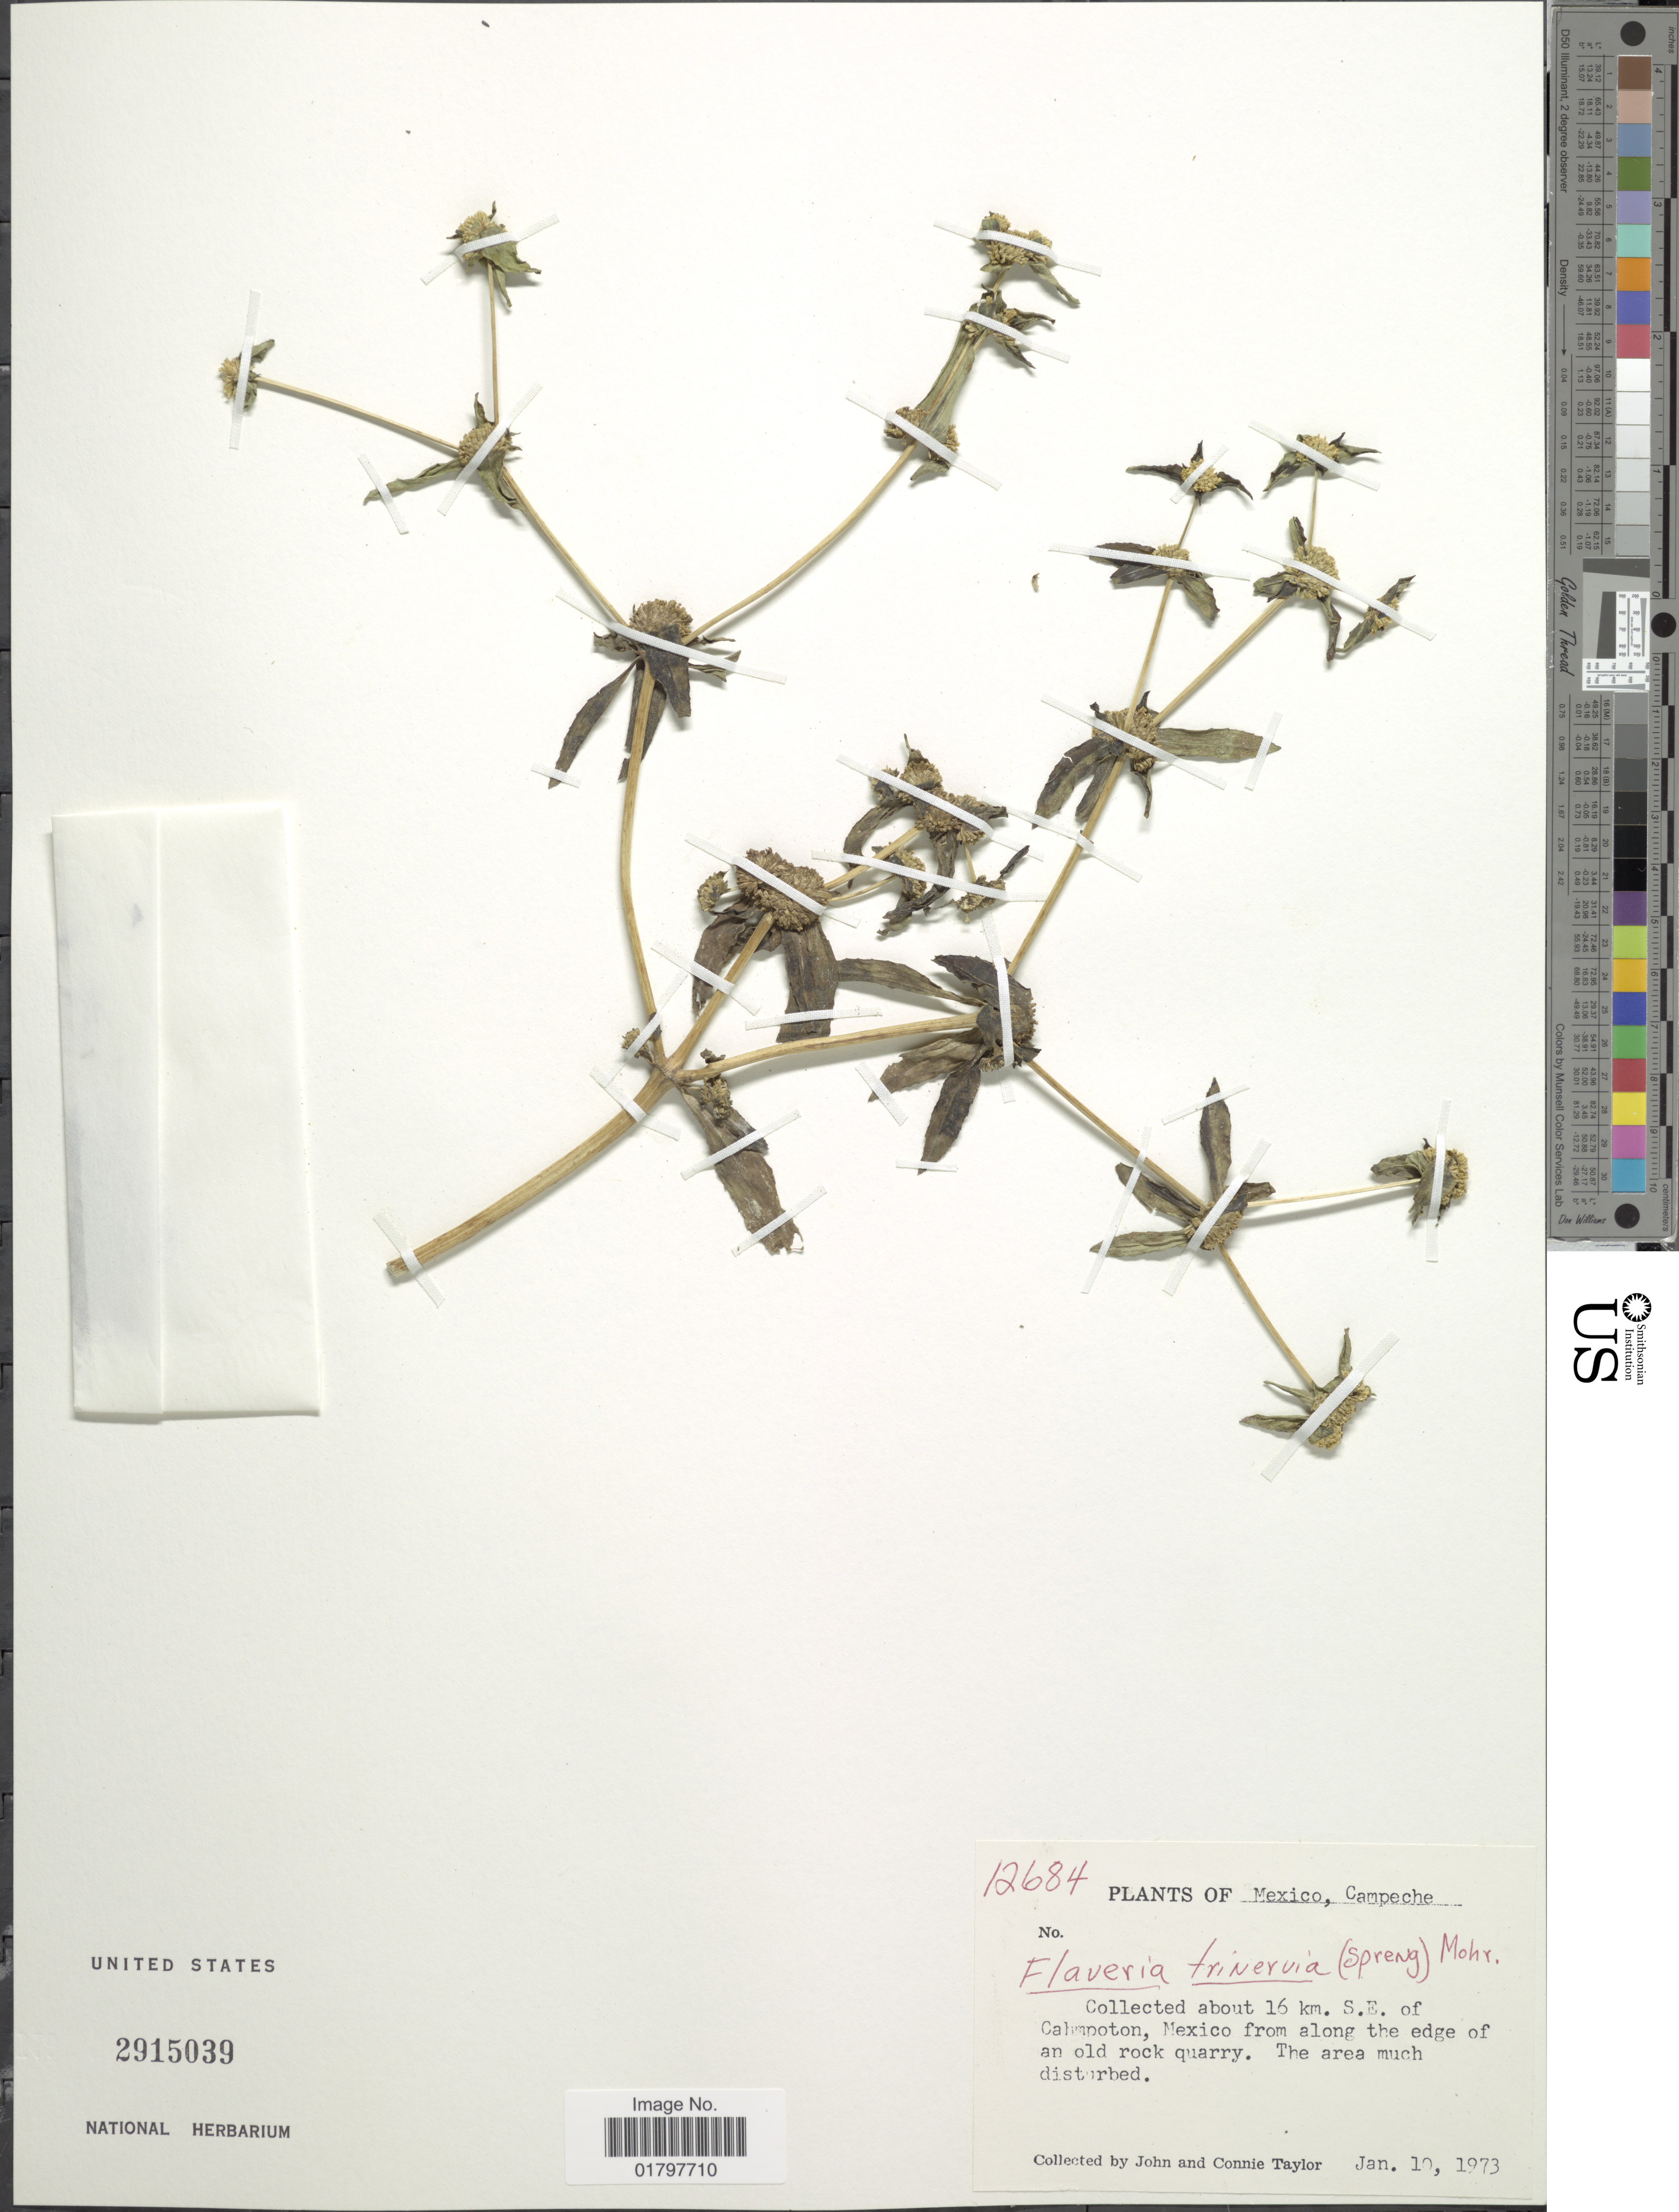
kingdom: Plantae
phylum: Tracheophyta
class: Magnoliopsida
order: Asterales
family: Asteraceae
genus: Flaveria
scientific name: Flaveria trinervia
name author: (Spreng.) C. Mohr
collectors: J. Taylor & C. Taylor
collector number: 12684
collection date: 1973-01-10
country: Mexico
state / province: Campeche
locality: Collected about 16 km. S.E. of Calmpoton, Mexico from along the edge of an old rock quarry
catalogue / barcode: US 2915039